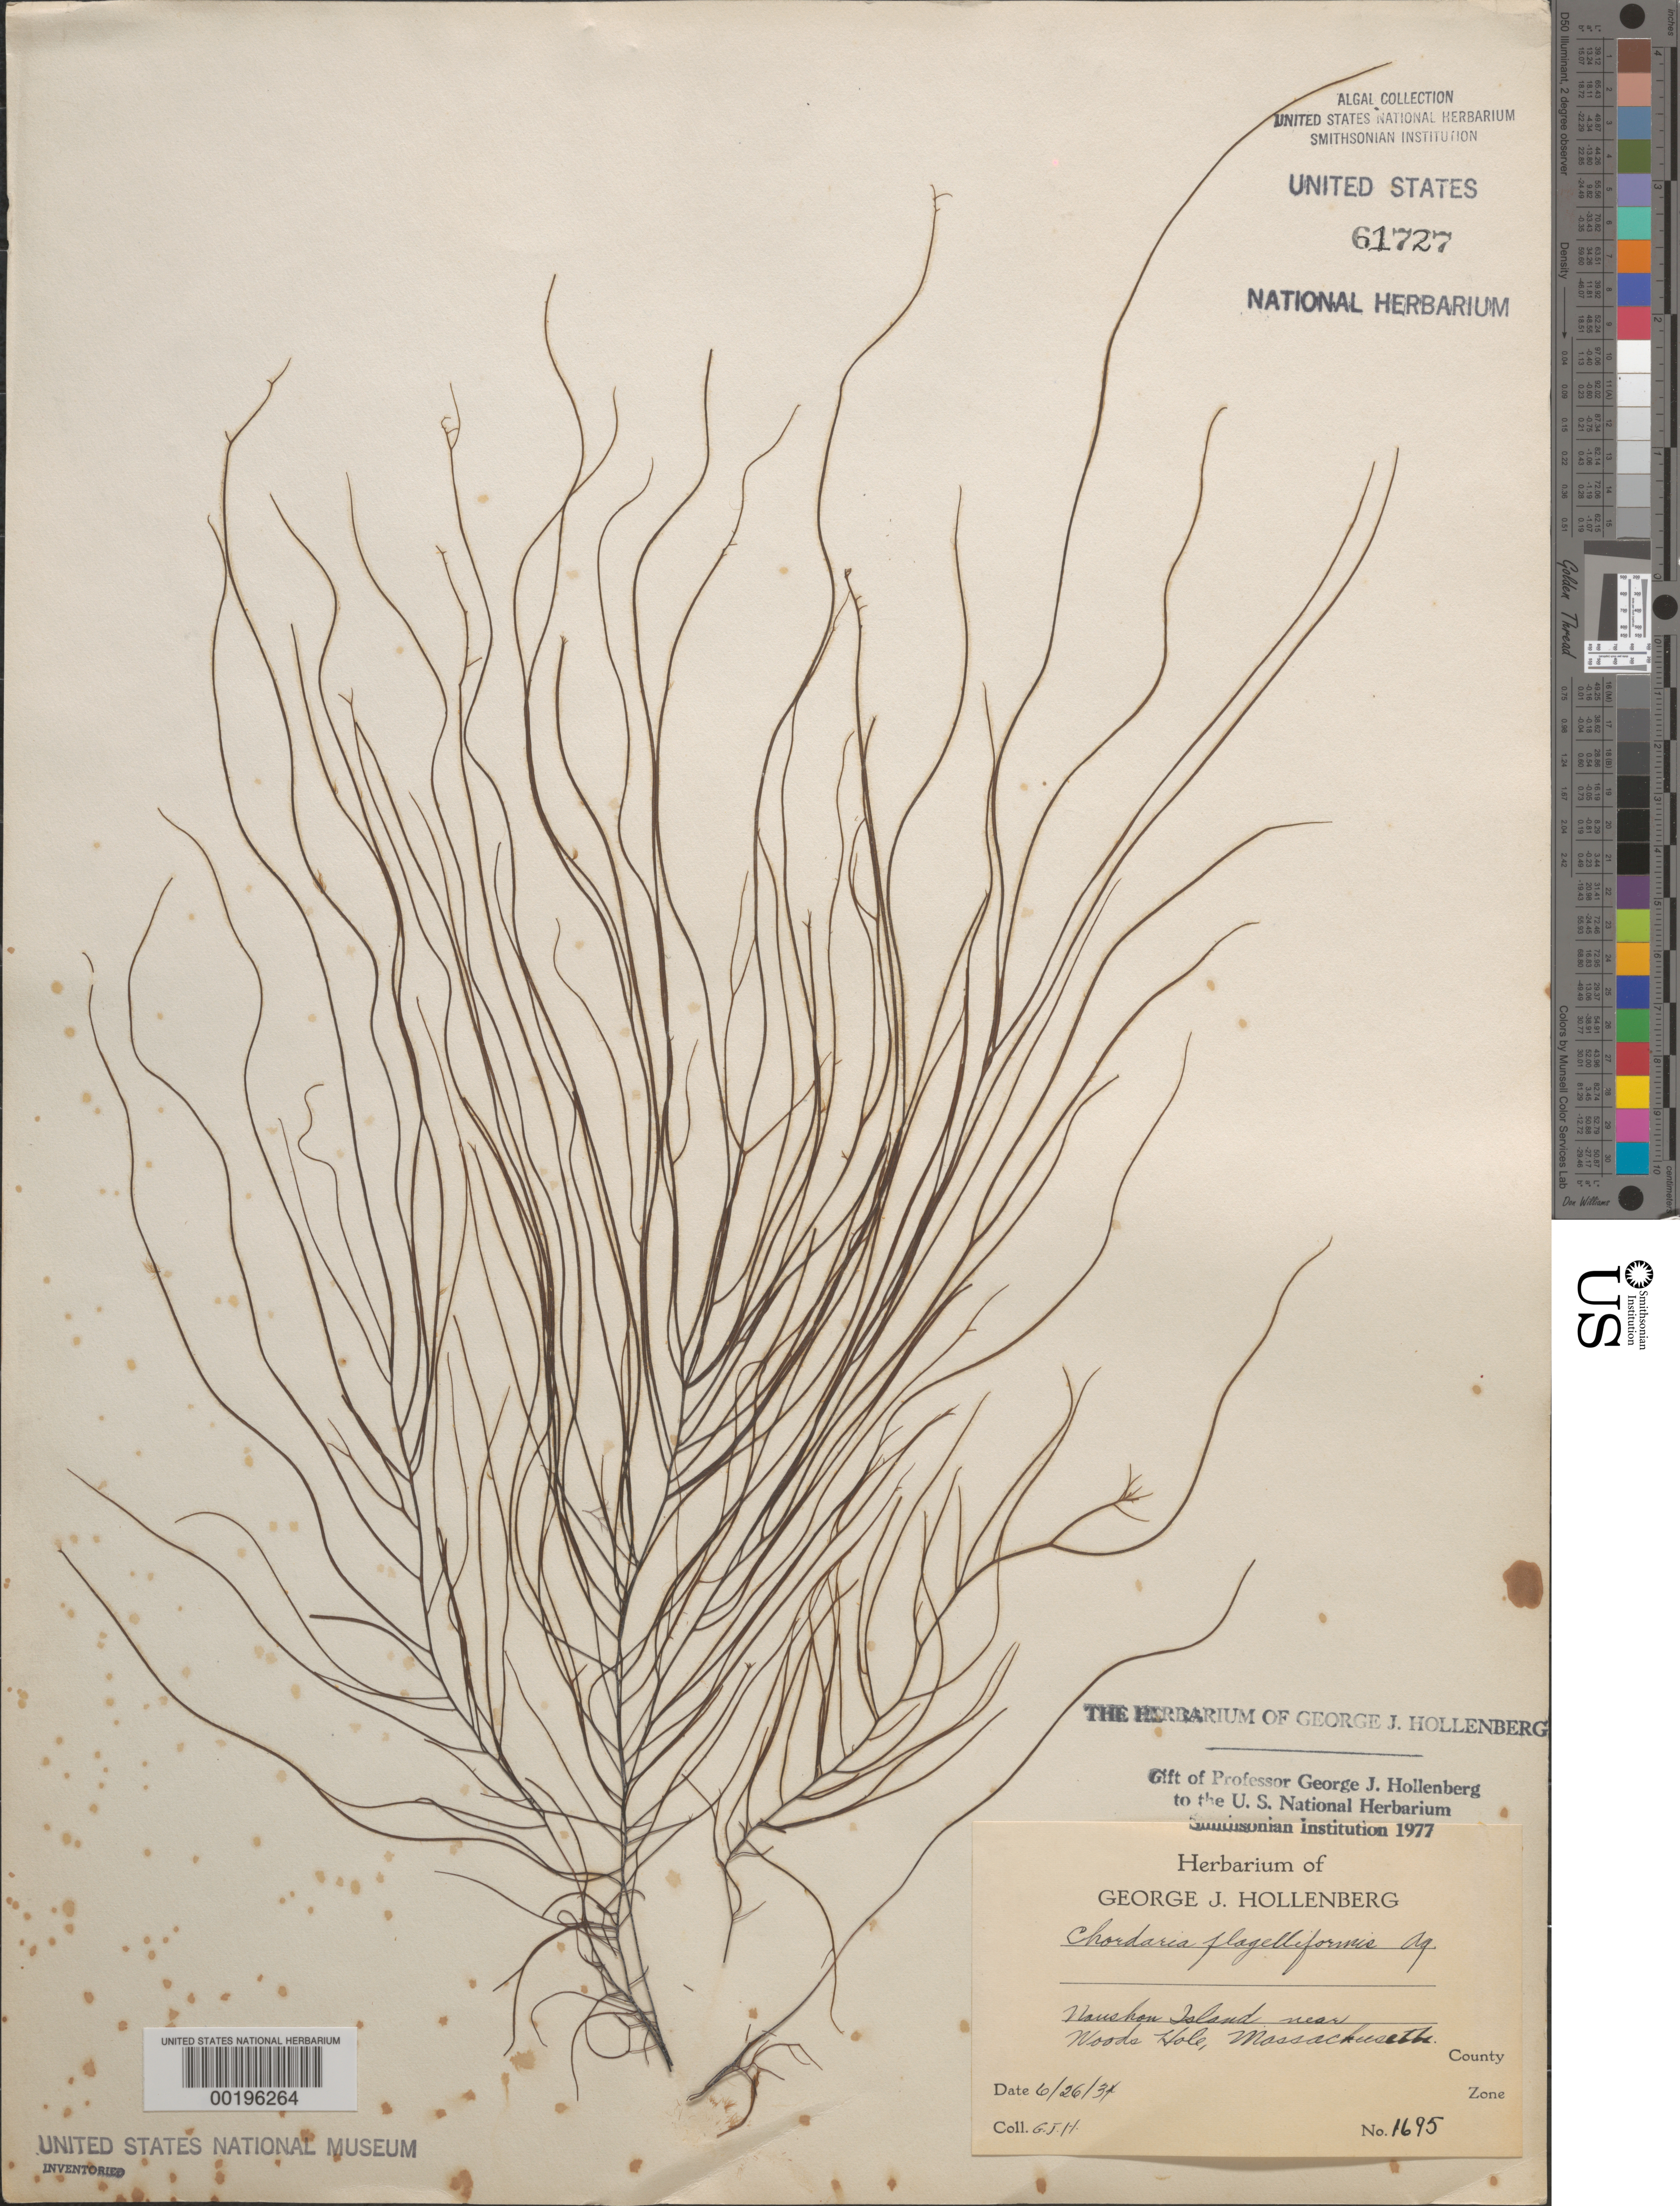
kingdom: Chromista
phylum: Ochrophyta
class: Phaeophyceae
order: Ectocarpales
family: Chordariaceae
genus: Chordaria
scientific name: Chordaria flagelliformis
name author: (Hudson) Grev.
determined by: Hollenberg, George J.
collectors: G. Hollenberg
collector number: GJH 1695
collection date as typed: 26 Jun 1934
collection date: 1934-06-26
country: United States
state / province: Massachusetts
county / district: Dukes County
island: Naushon Island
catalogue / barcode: US 61727